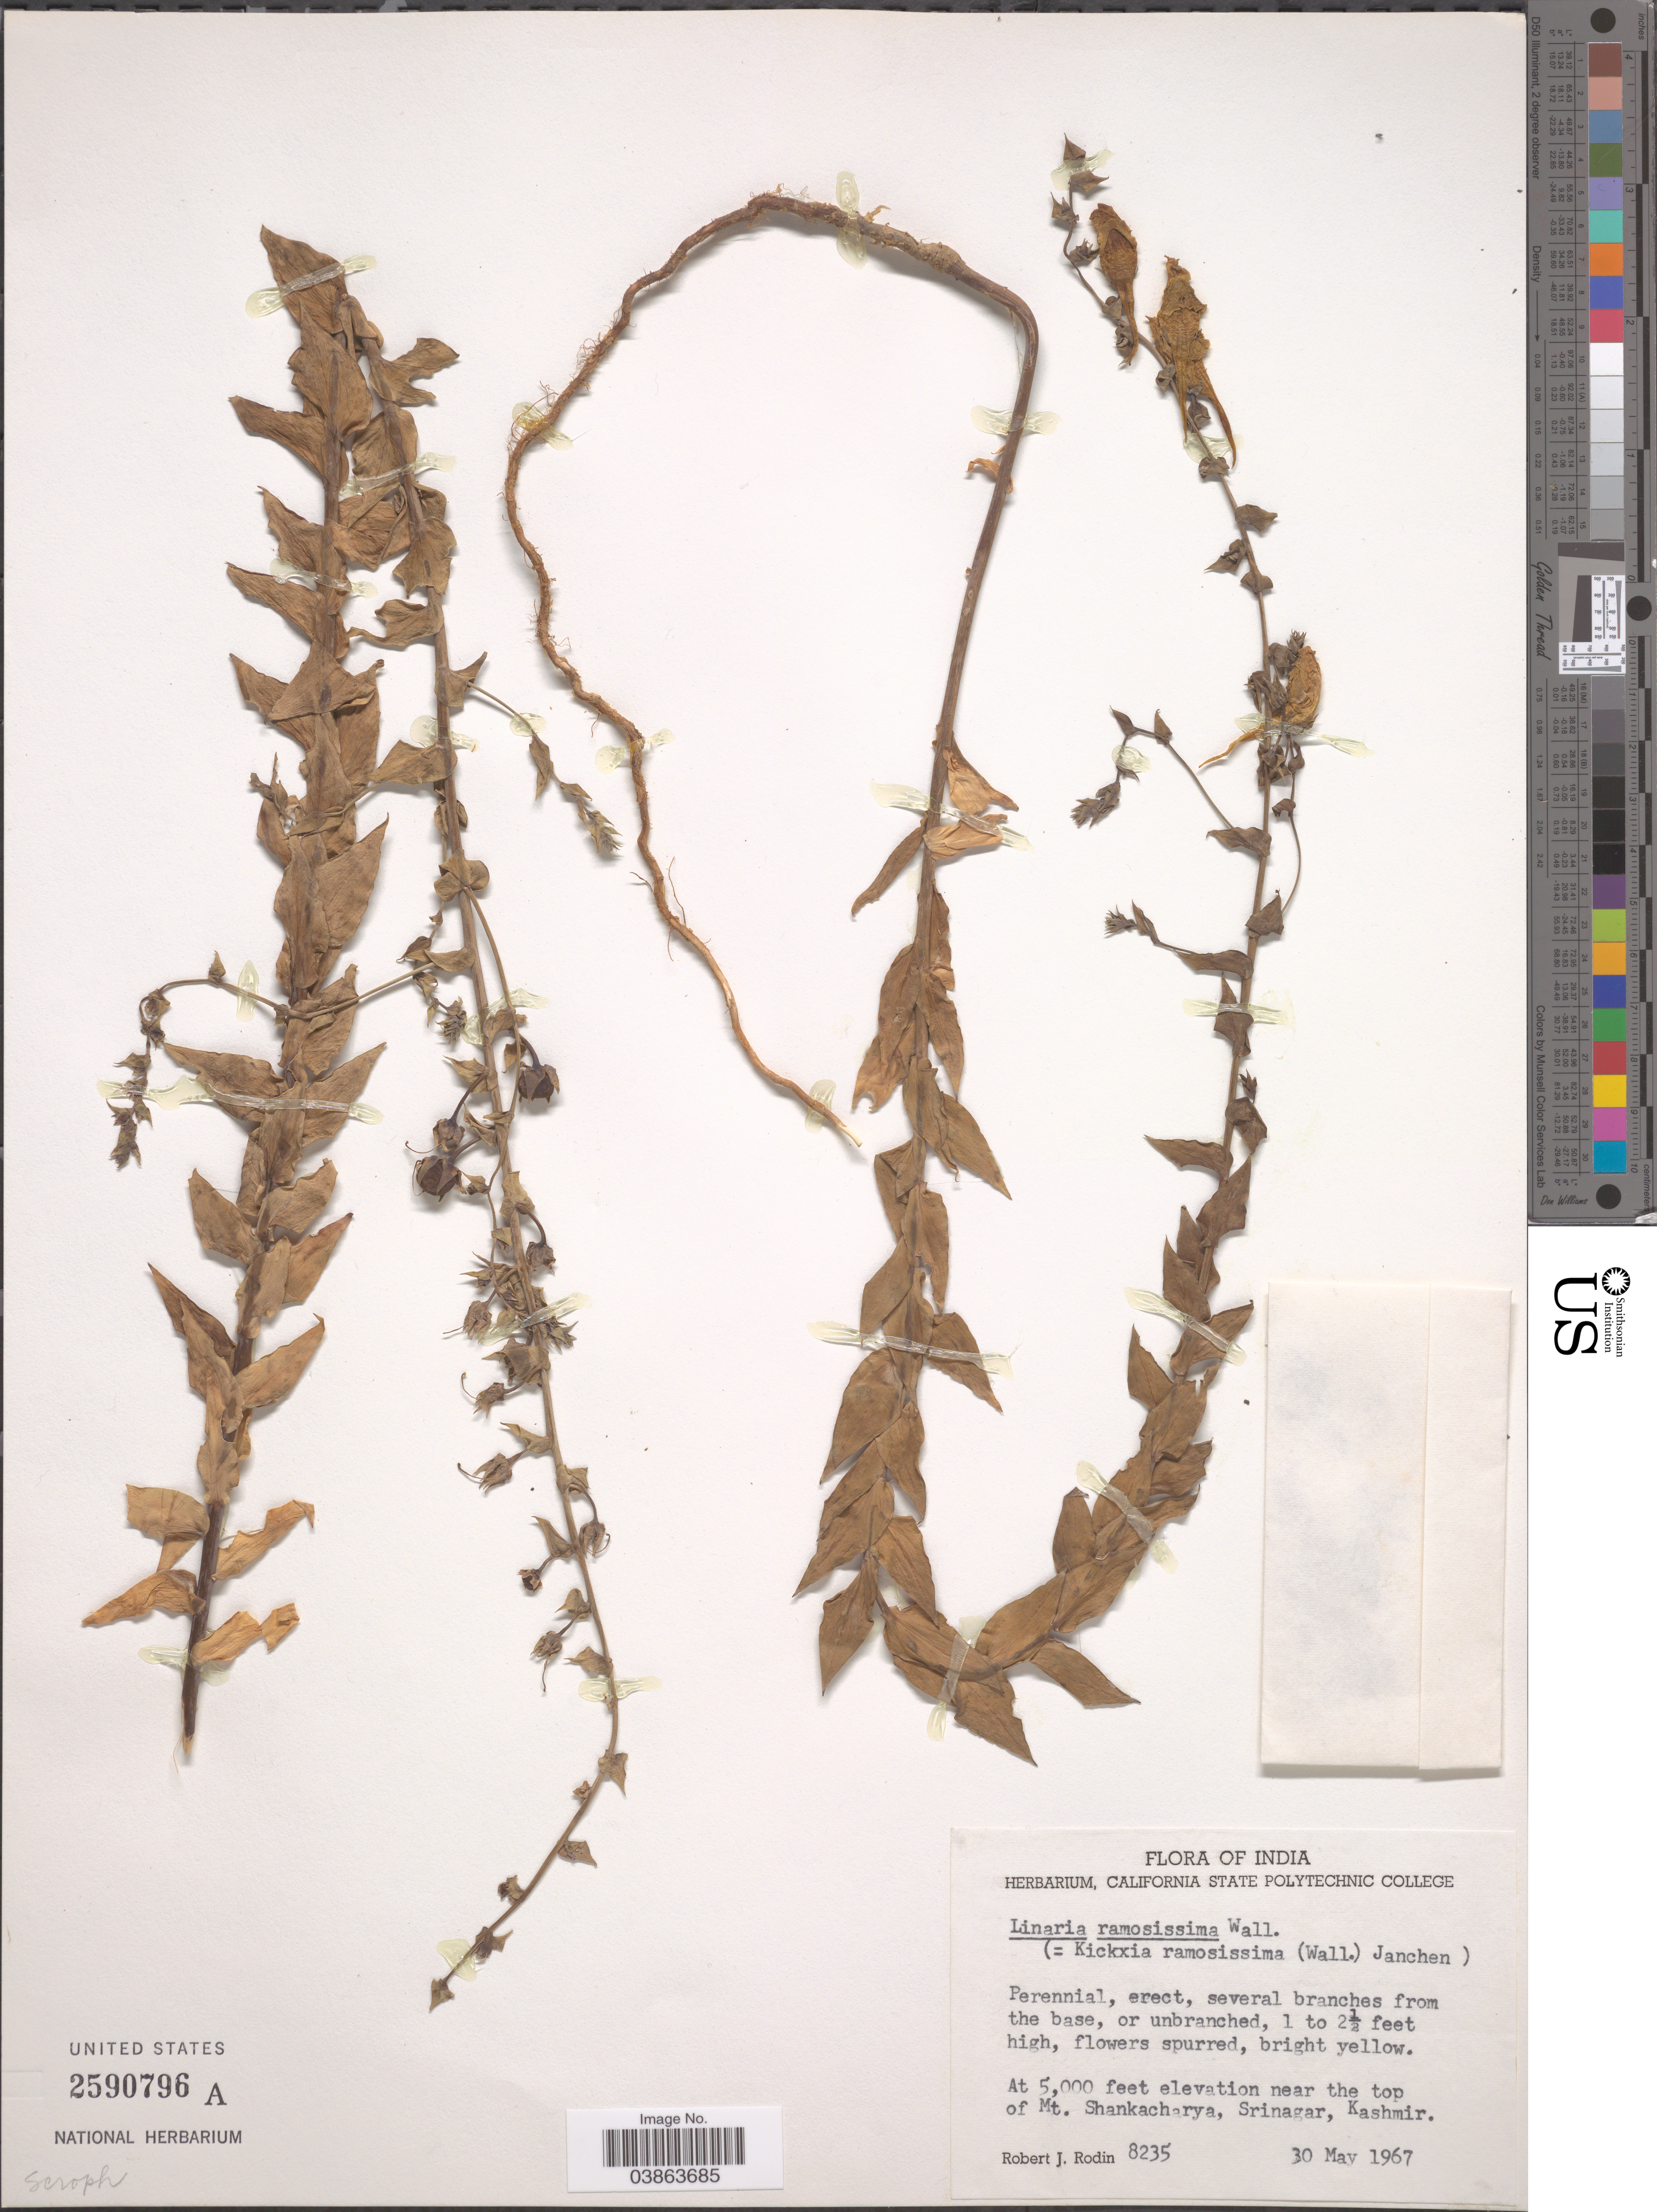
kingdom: Plantae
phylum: Tracheophyta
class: Magnoliopsida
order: Lamiales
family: Plantaginaceae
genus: Linaria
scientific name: Linaria ramosissima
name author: Wall.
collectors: R. J. Rodin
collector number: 8235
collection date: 1967-05-30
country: India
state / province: Jammu and Kashmir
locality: Near the top of Mt. Shankacharya, Srinagar, Kashmir.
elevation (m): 1524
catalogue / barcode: US 2590796A